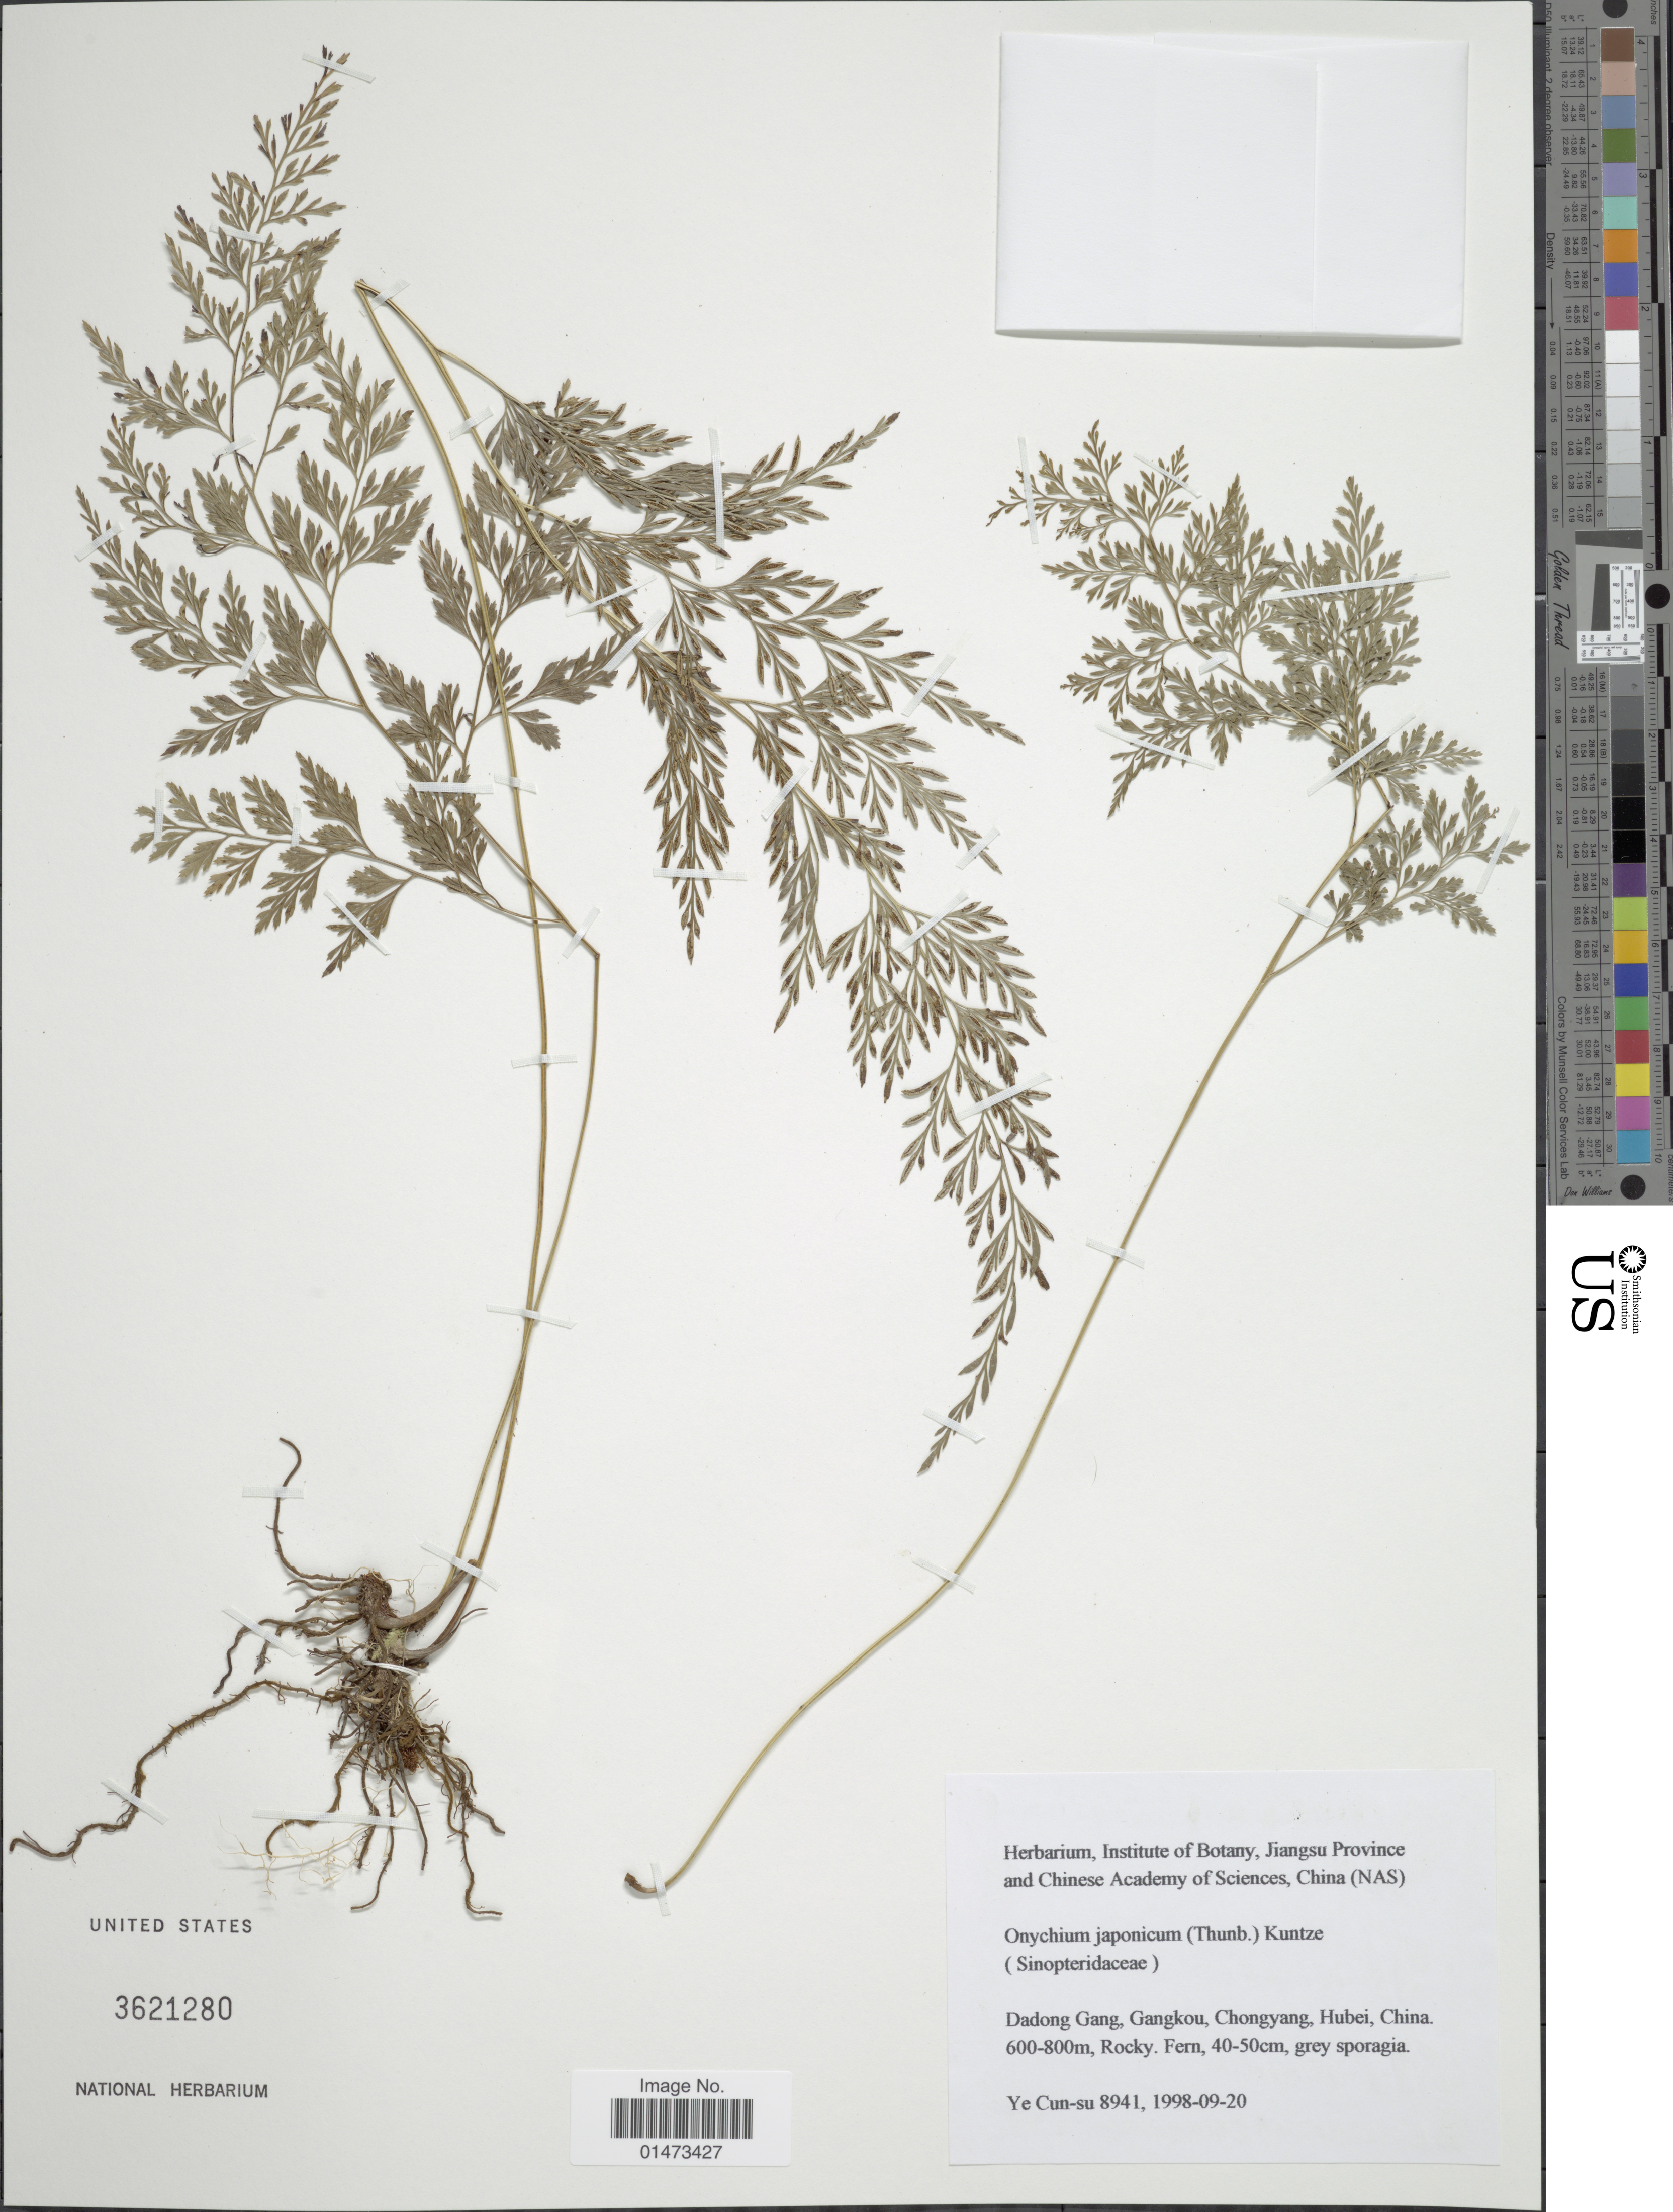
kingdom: Plantae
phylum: Tracheophyta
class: Polypodiopsida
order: Polypodiales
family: Pteridaceae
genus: Onychium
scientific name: Onychium japonicum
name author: (Thunb.) Kunze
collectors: Ye Cun-su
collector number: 8941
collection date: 1998-09-20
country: China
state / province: Hubei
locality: Dadong Gang, Gangkou, Chongyang.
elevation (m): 600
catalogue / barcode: US 3621280